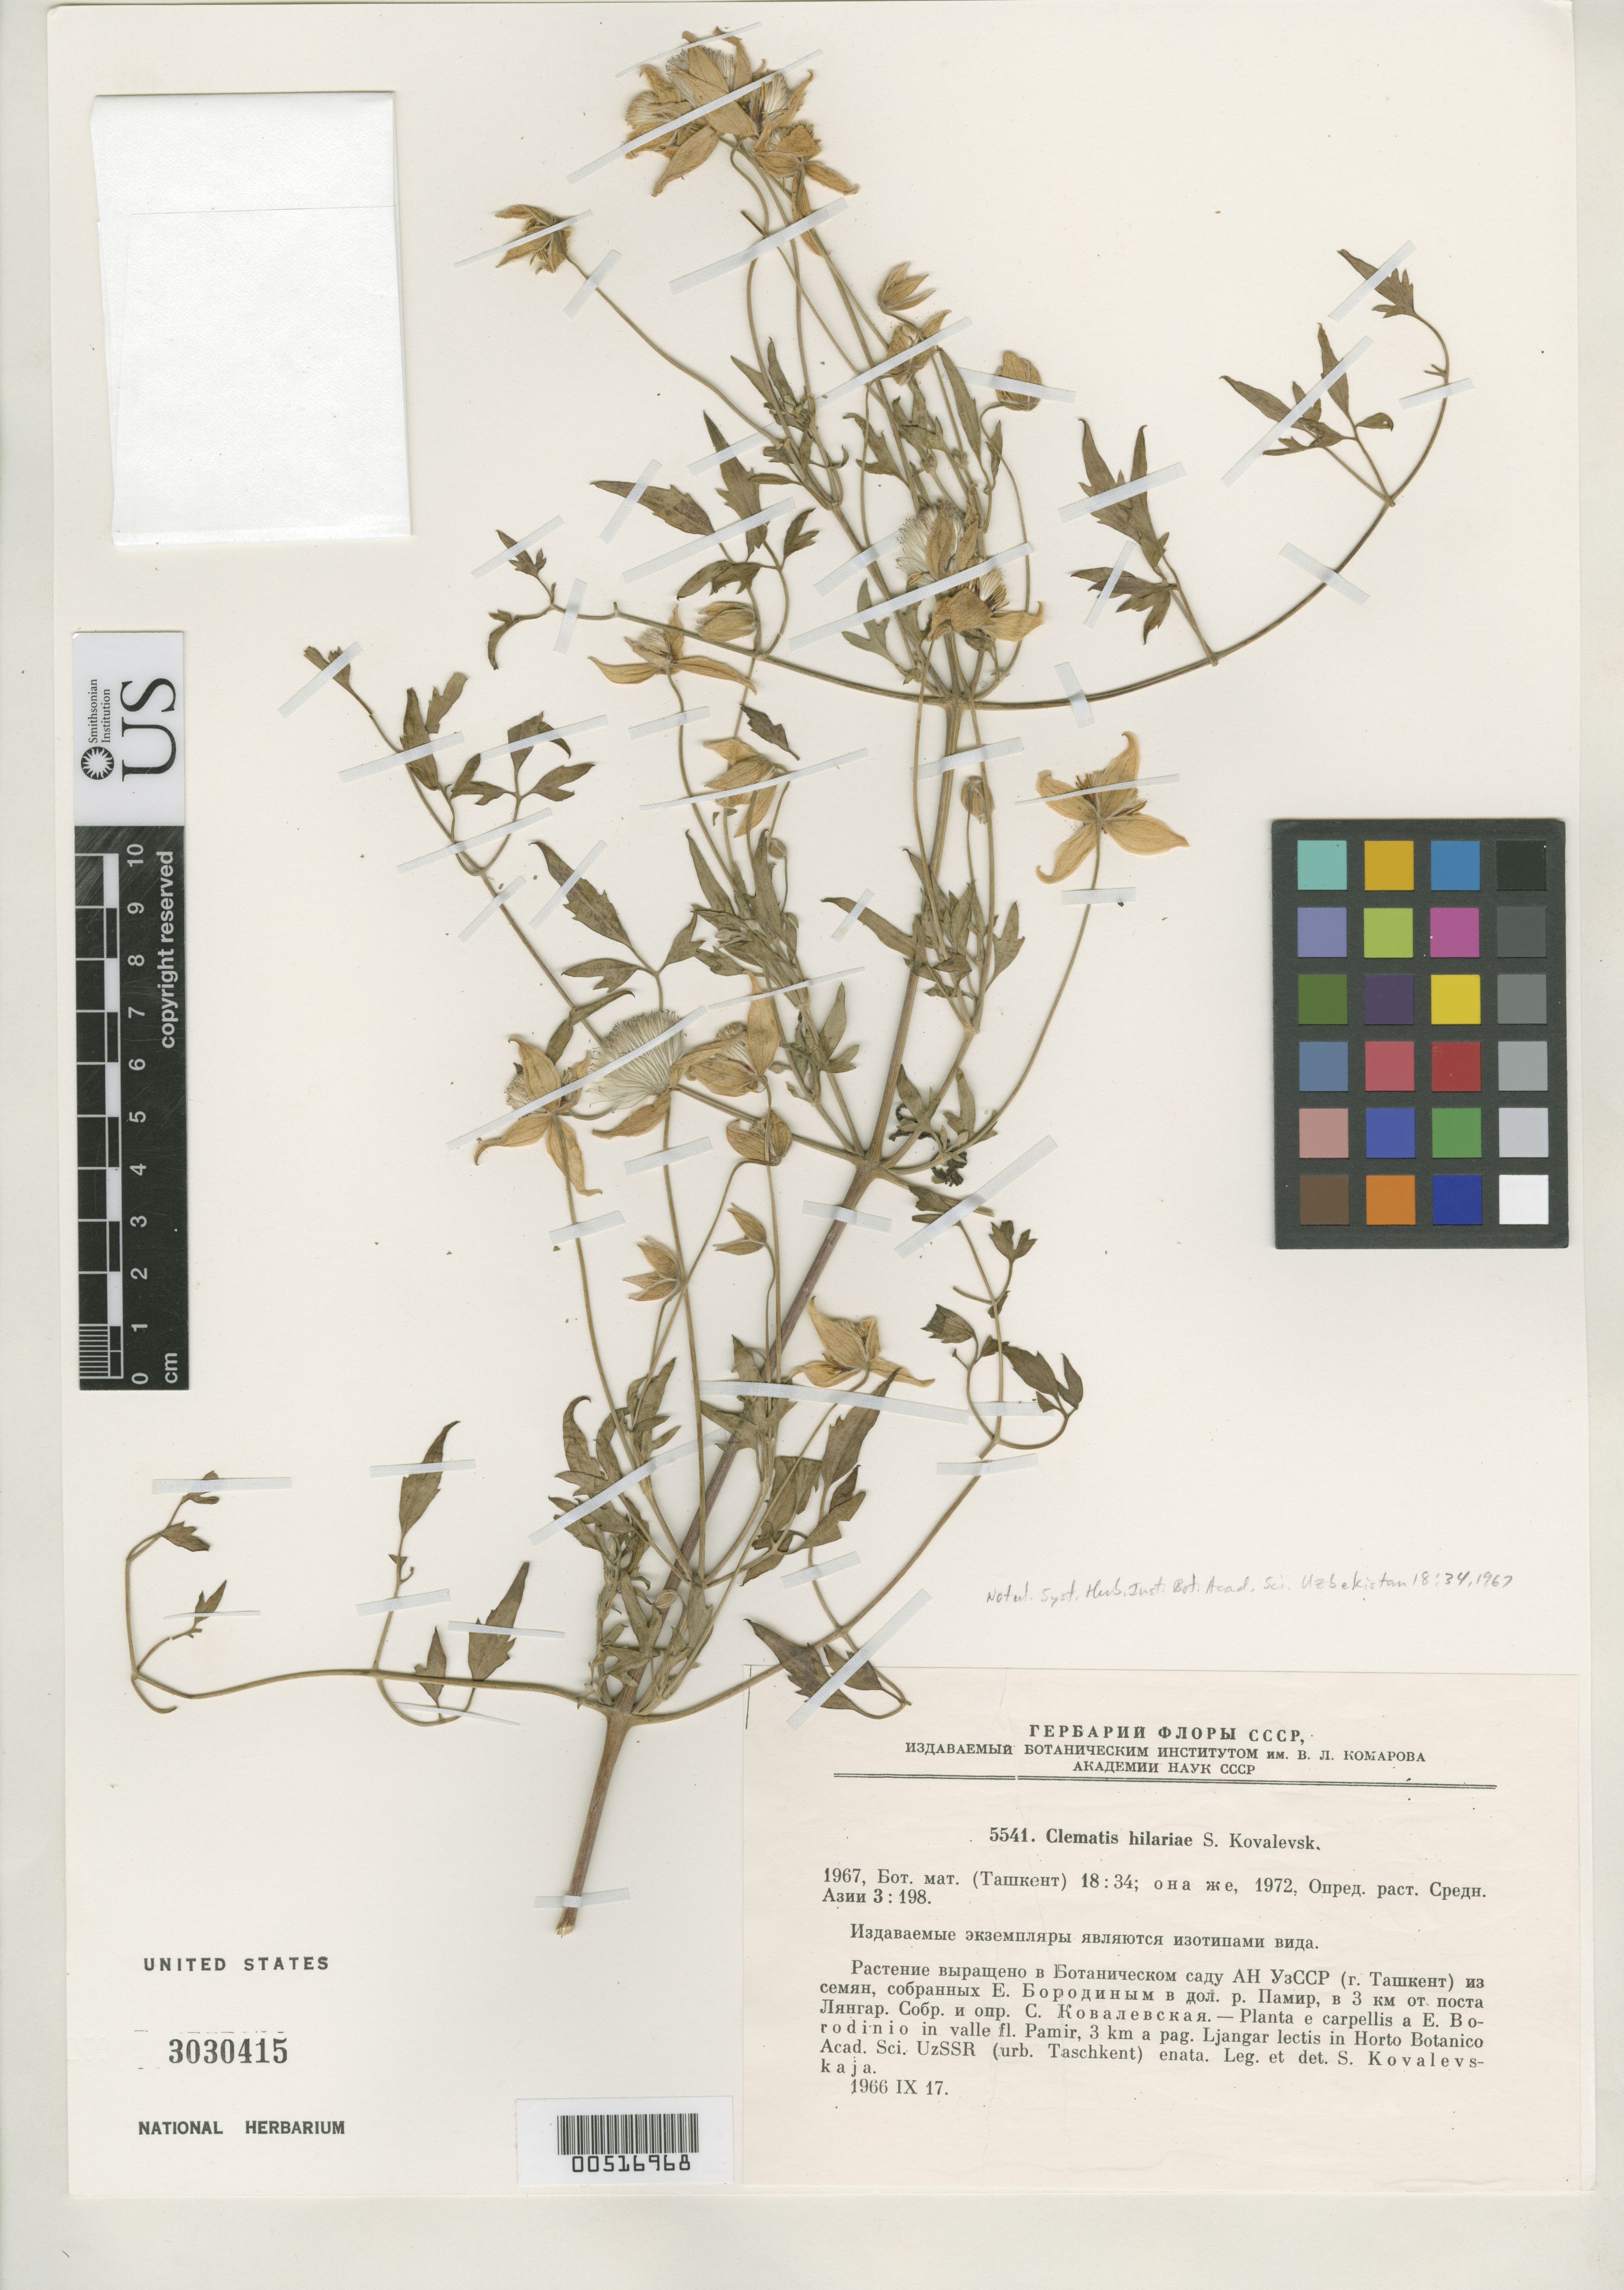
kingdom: Plantae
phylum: Tracheophyta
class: Magnoliopsida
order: Ranunculales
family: Ranunculaceae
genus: Clematis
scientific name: Clematis hilariae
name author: Kovalevsk.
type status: Isotype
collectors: S. s. Kovalevskaja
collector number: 5541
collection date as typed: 17 Sep 1966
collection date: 1966-09-17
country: Tajikistan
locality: E. Borodinioin Valle fl. Pamir, 3 km a Pag. ljangar.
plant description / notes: Nom. illeg., later homonym of Clematis hilarii Spreng.? Revisions by Grey-Wilson, Kew Bull. 44: 55 (1989) & Wang, Acta Phytotax. Sin. 44: 427 (2006) accept this name as valid.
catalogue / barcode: US 3030415